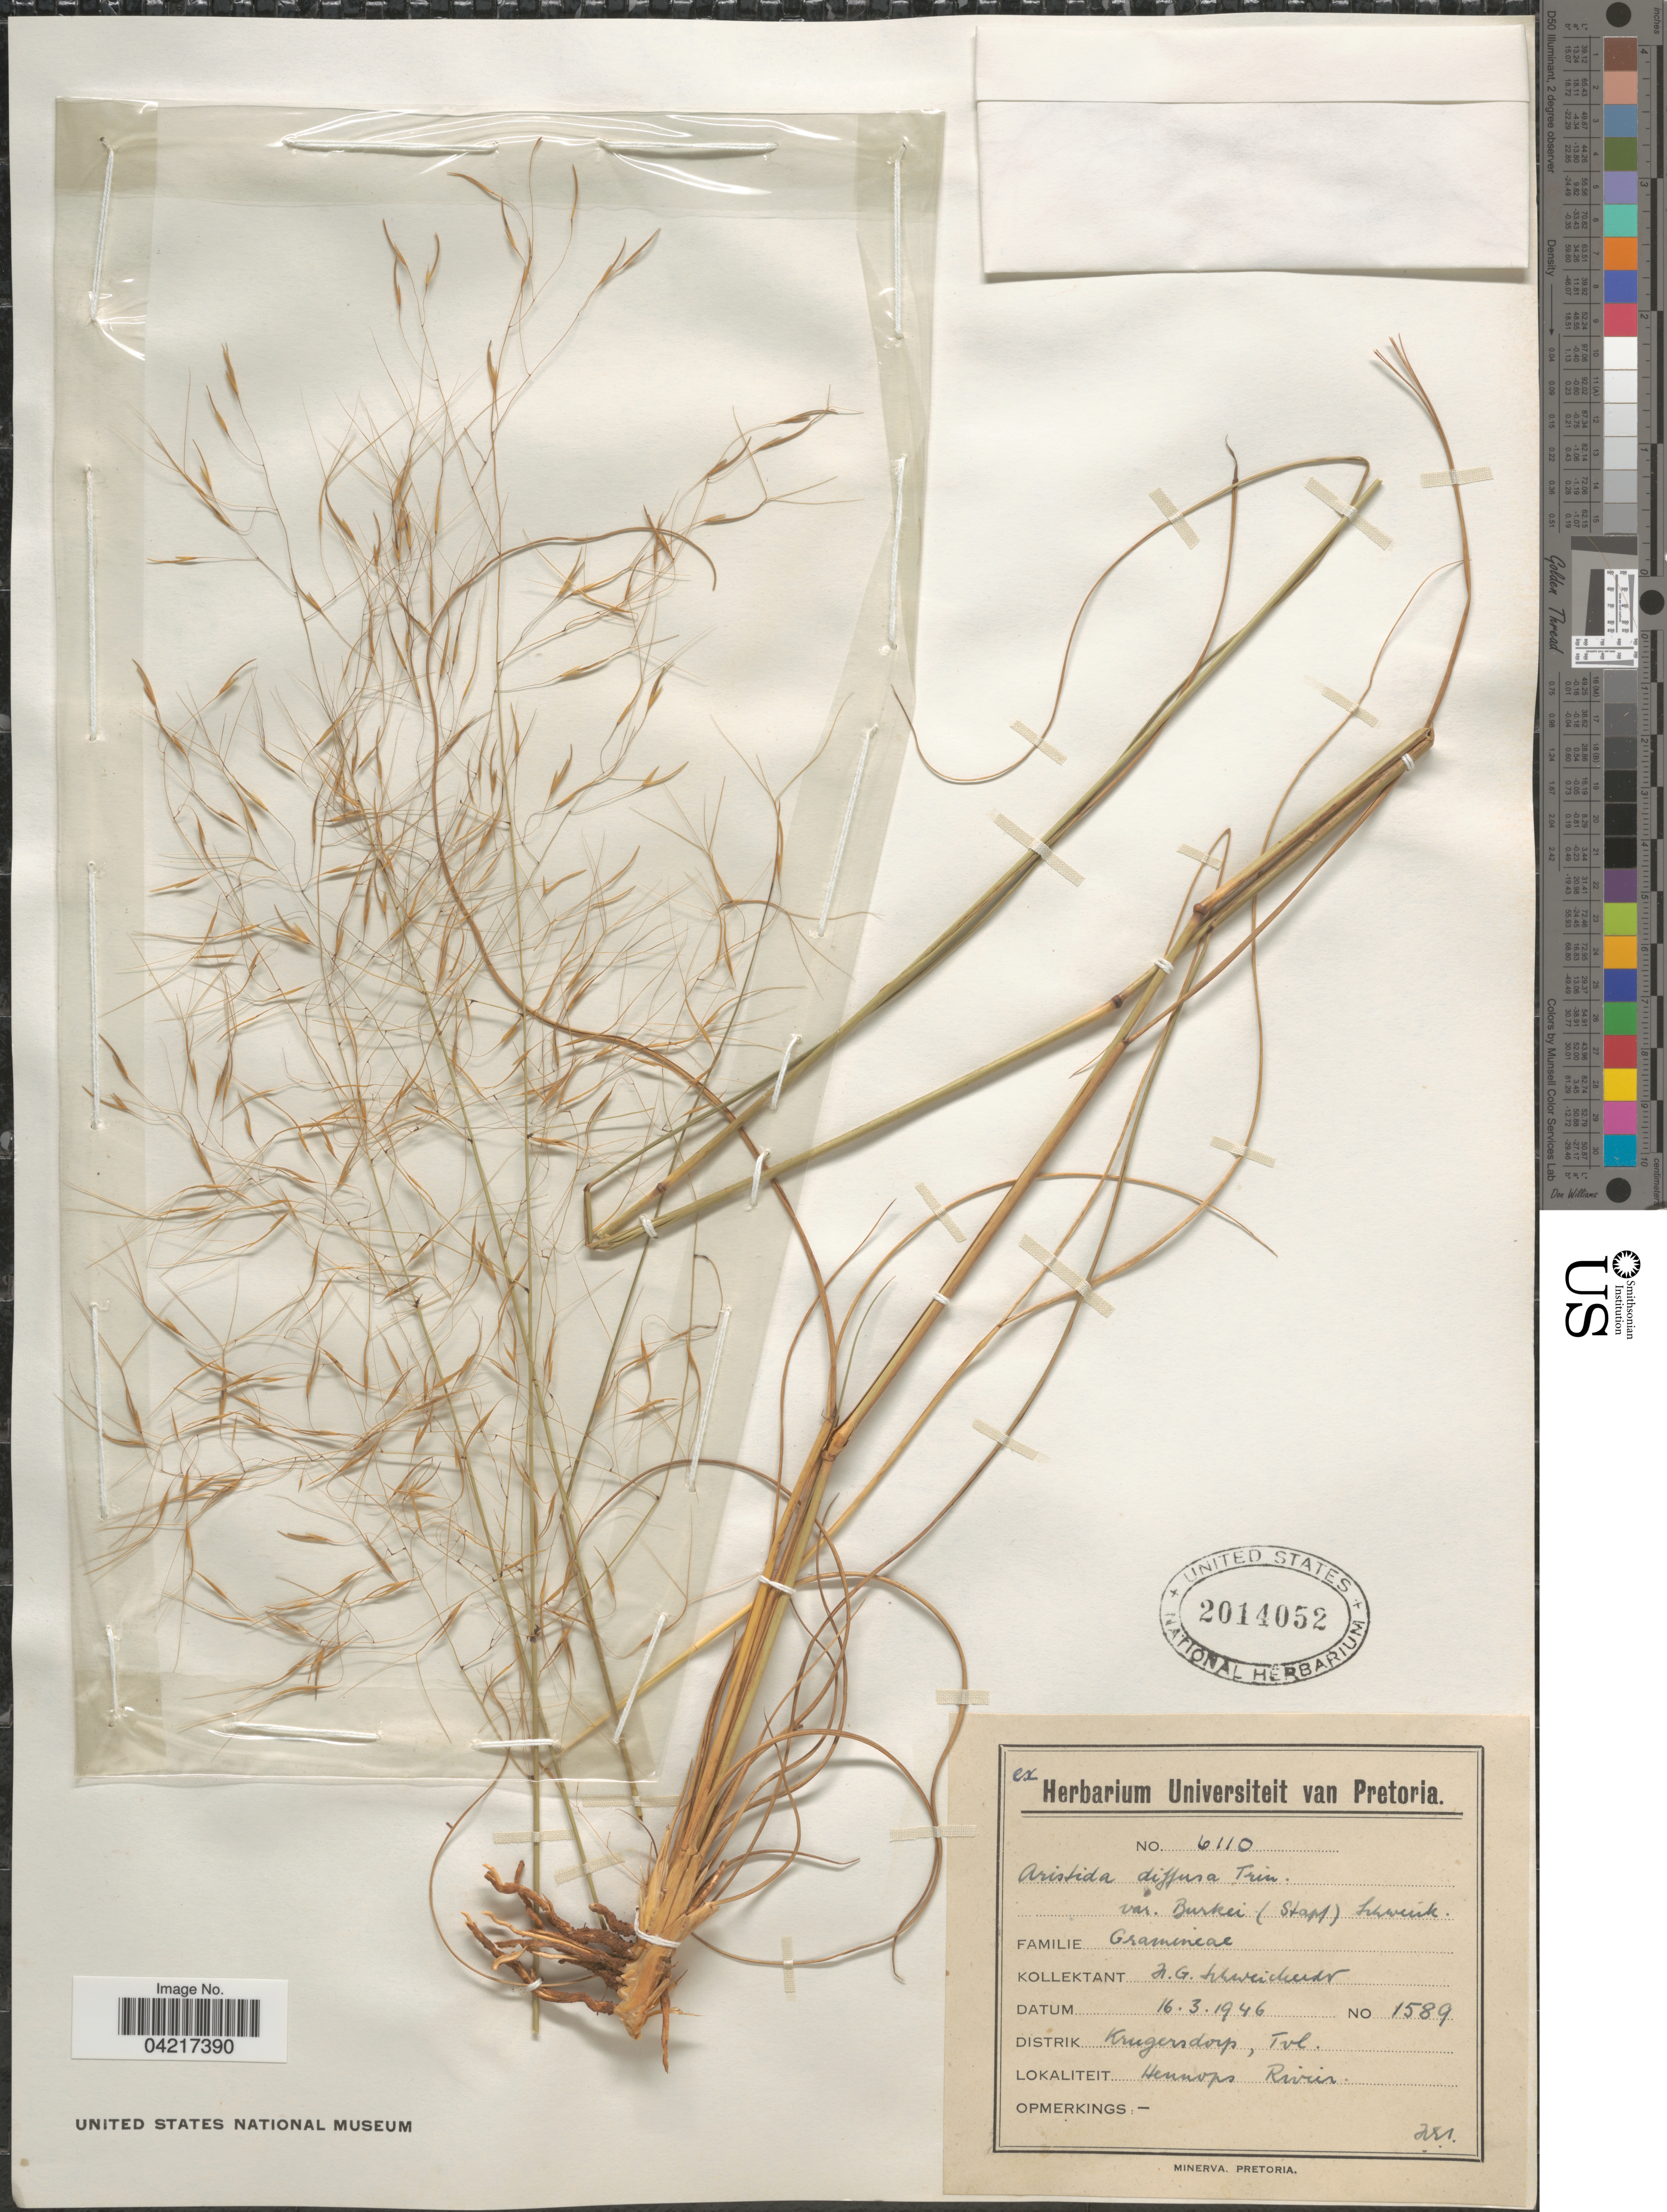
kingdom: Plantae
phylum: Tracheophyta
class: Liliopsida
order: Poales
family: Poaceae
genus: Aristida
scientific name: Aristida diffusa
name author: Trin.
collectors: H. Schweickerdt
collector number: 1589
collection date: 1946-03-16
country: South Africa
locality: Distrik Krugersdorp, Tvl. Hennops Rivier.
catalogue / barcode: US 2014052